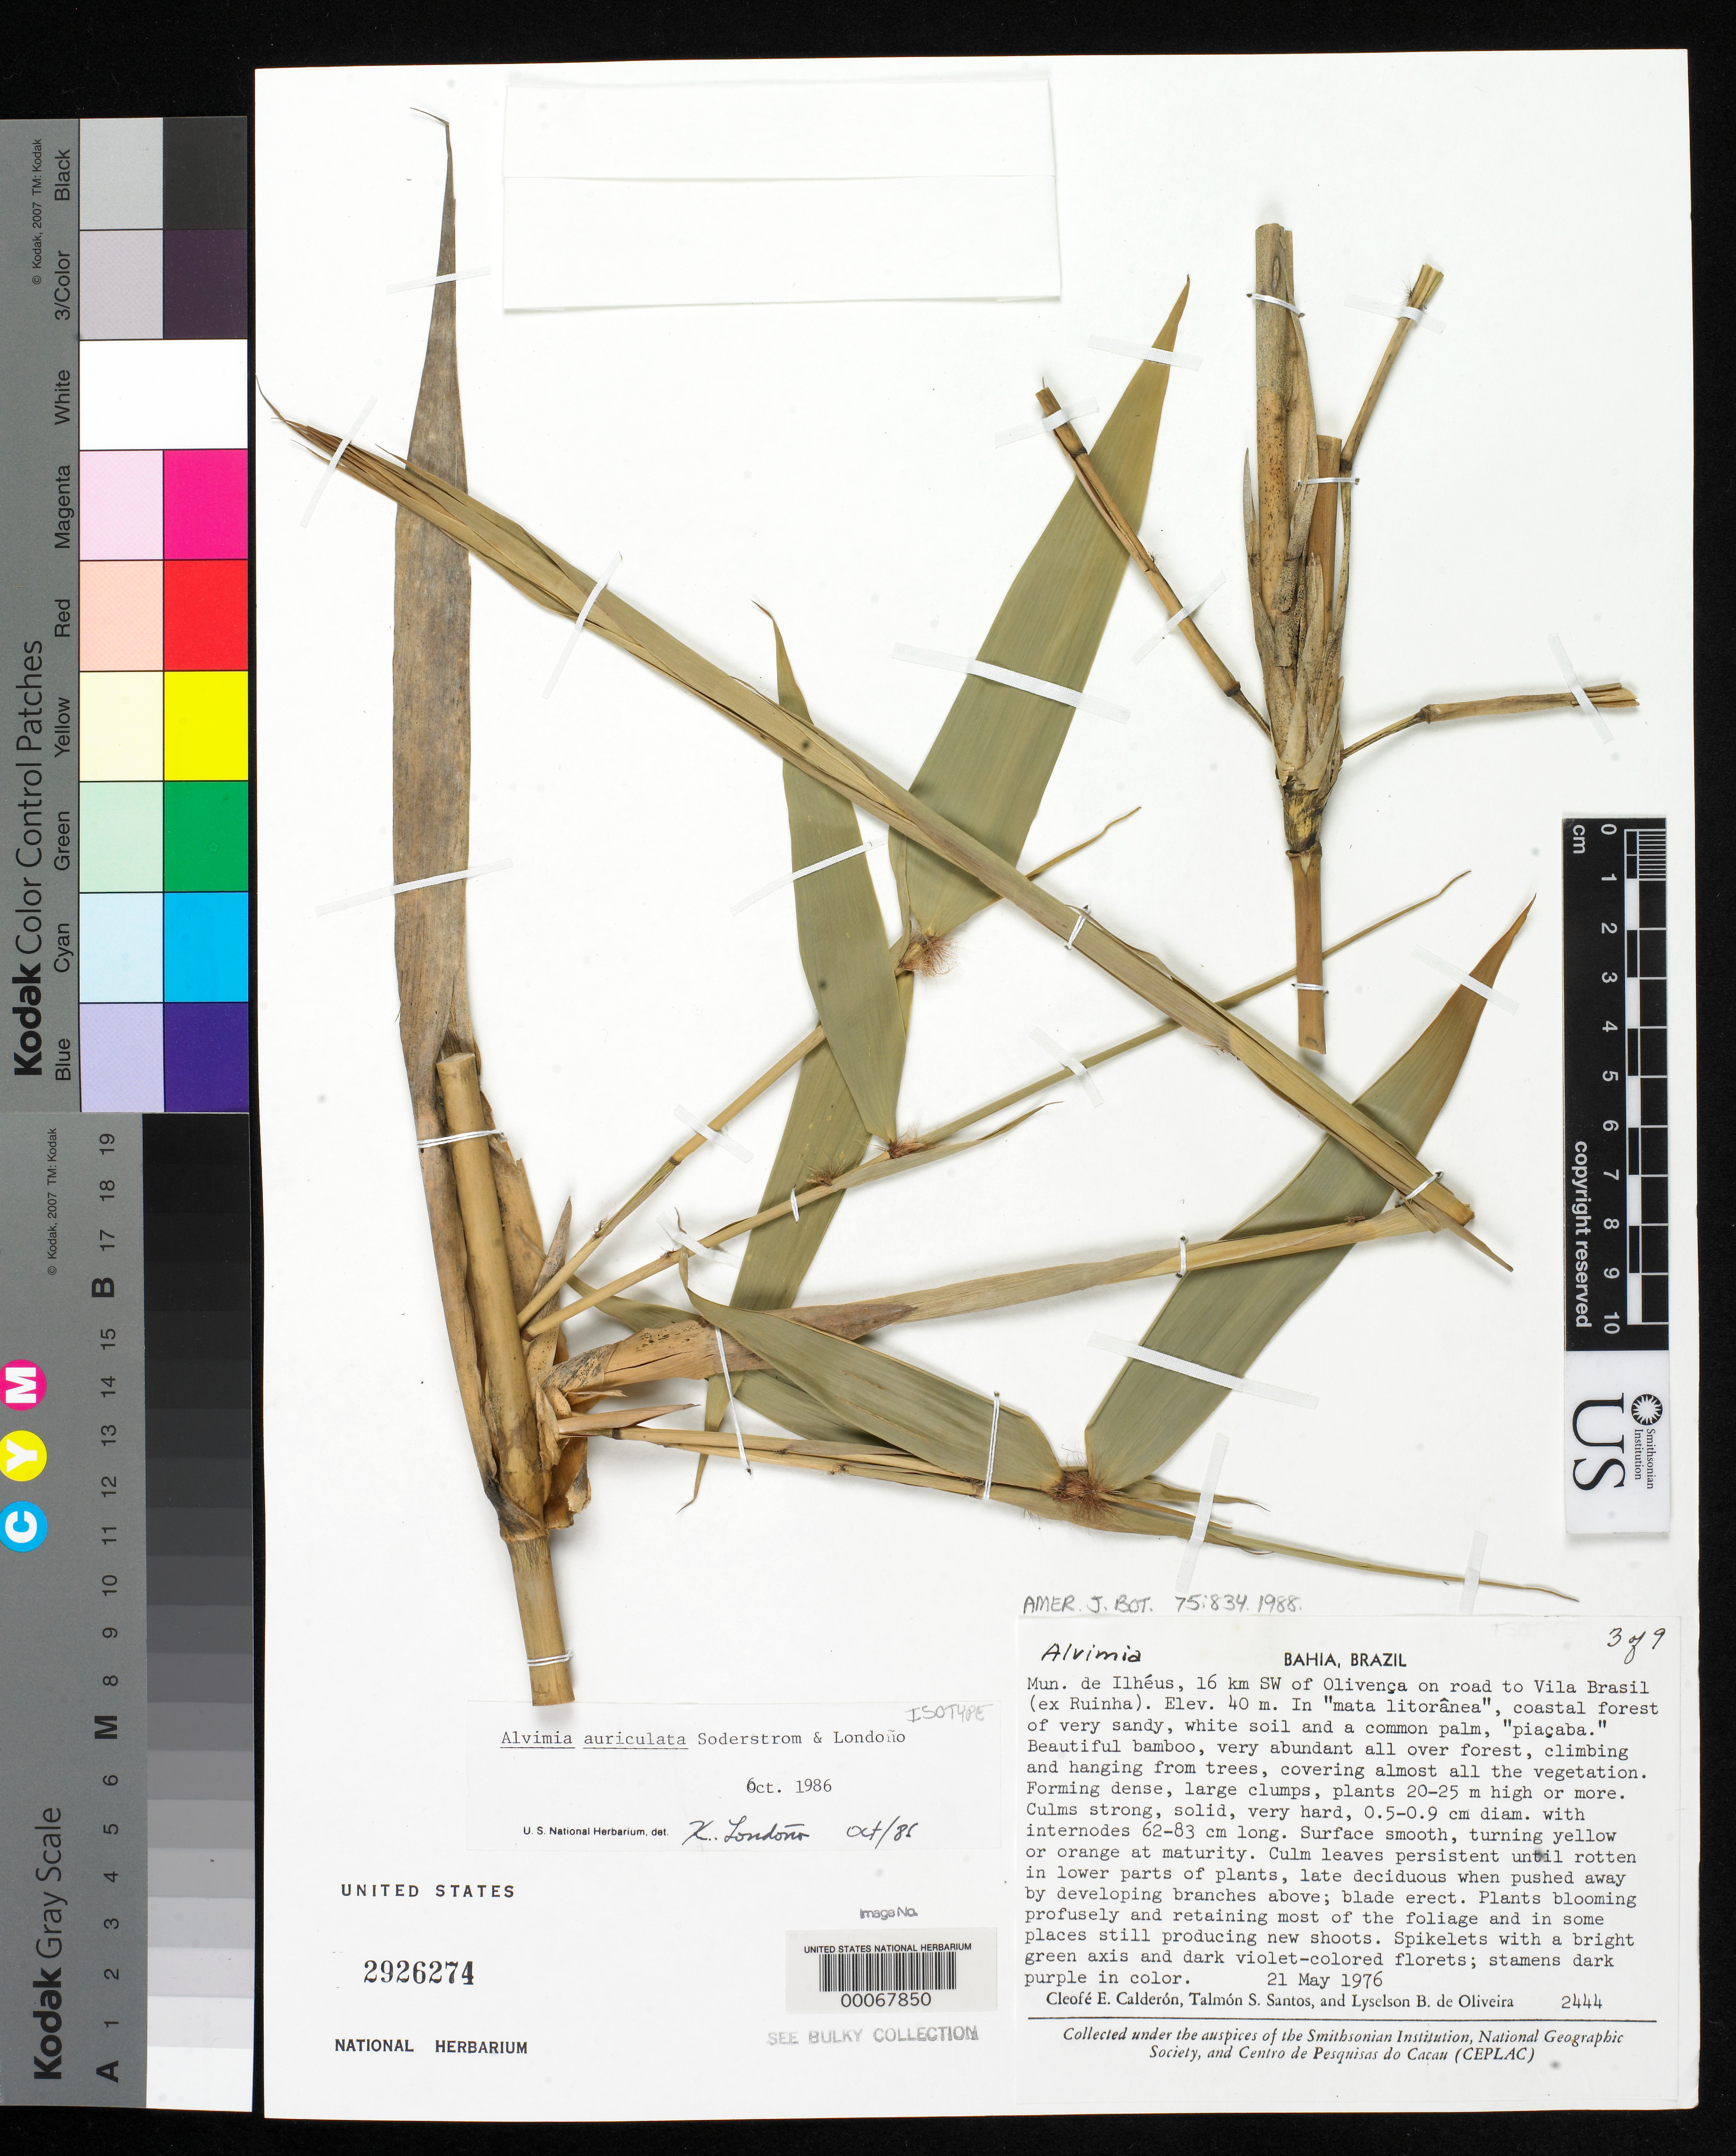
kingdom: Plantae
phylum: Tracheophyta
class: Liliopsida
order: Poales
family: Poaceae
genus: Alvimia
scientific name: Alvimia auriculata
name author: Soderstr. & Londoño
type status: Isotype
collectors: C. E. Calderón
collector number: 2444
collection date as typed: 21 May 1976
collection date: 1976-05-21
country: Brazil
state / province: Bahia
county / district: Ilhéus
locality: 16 km SW of Olivenca on road to Vila Brasil.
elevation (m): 40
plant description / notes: See bulky Bamboo specimens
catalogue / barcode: US 2926274